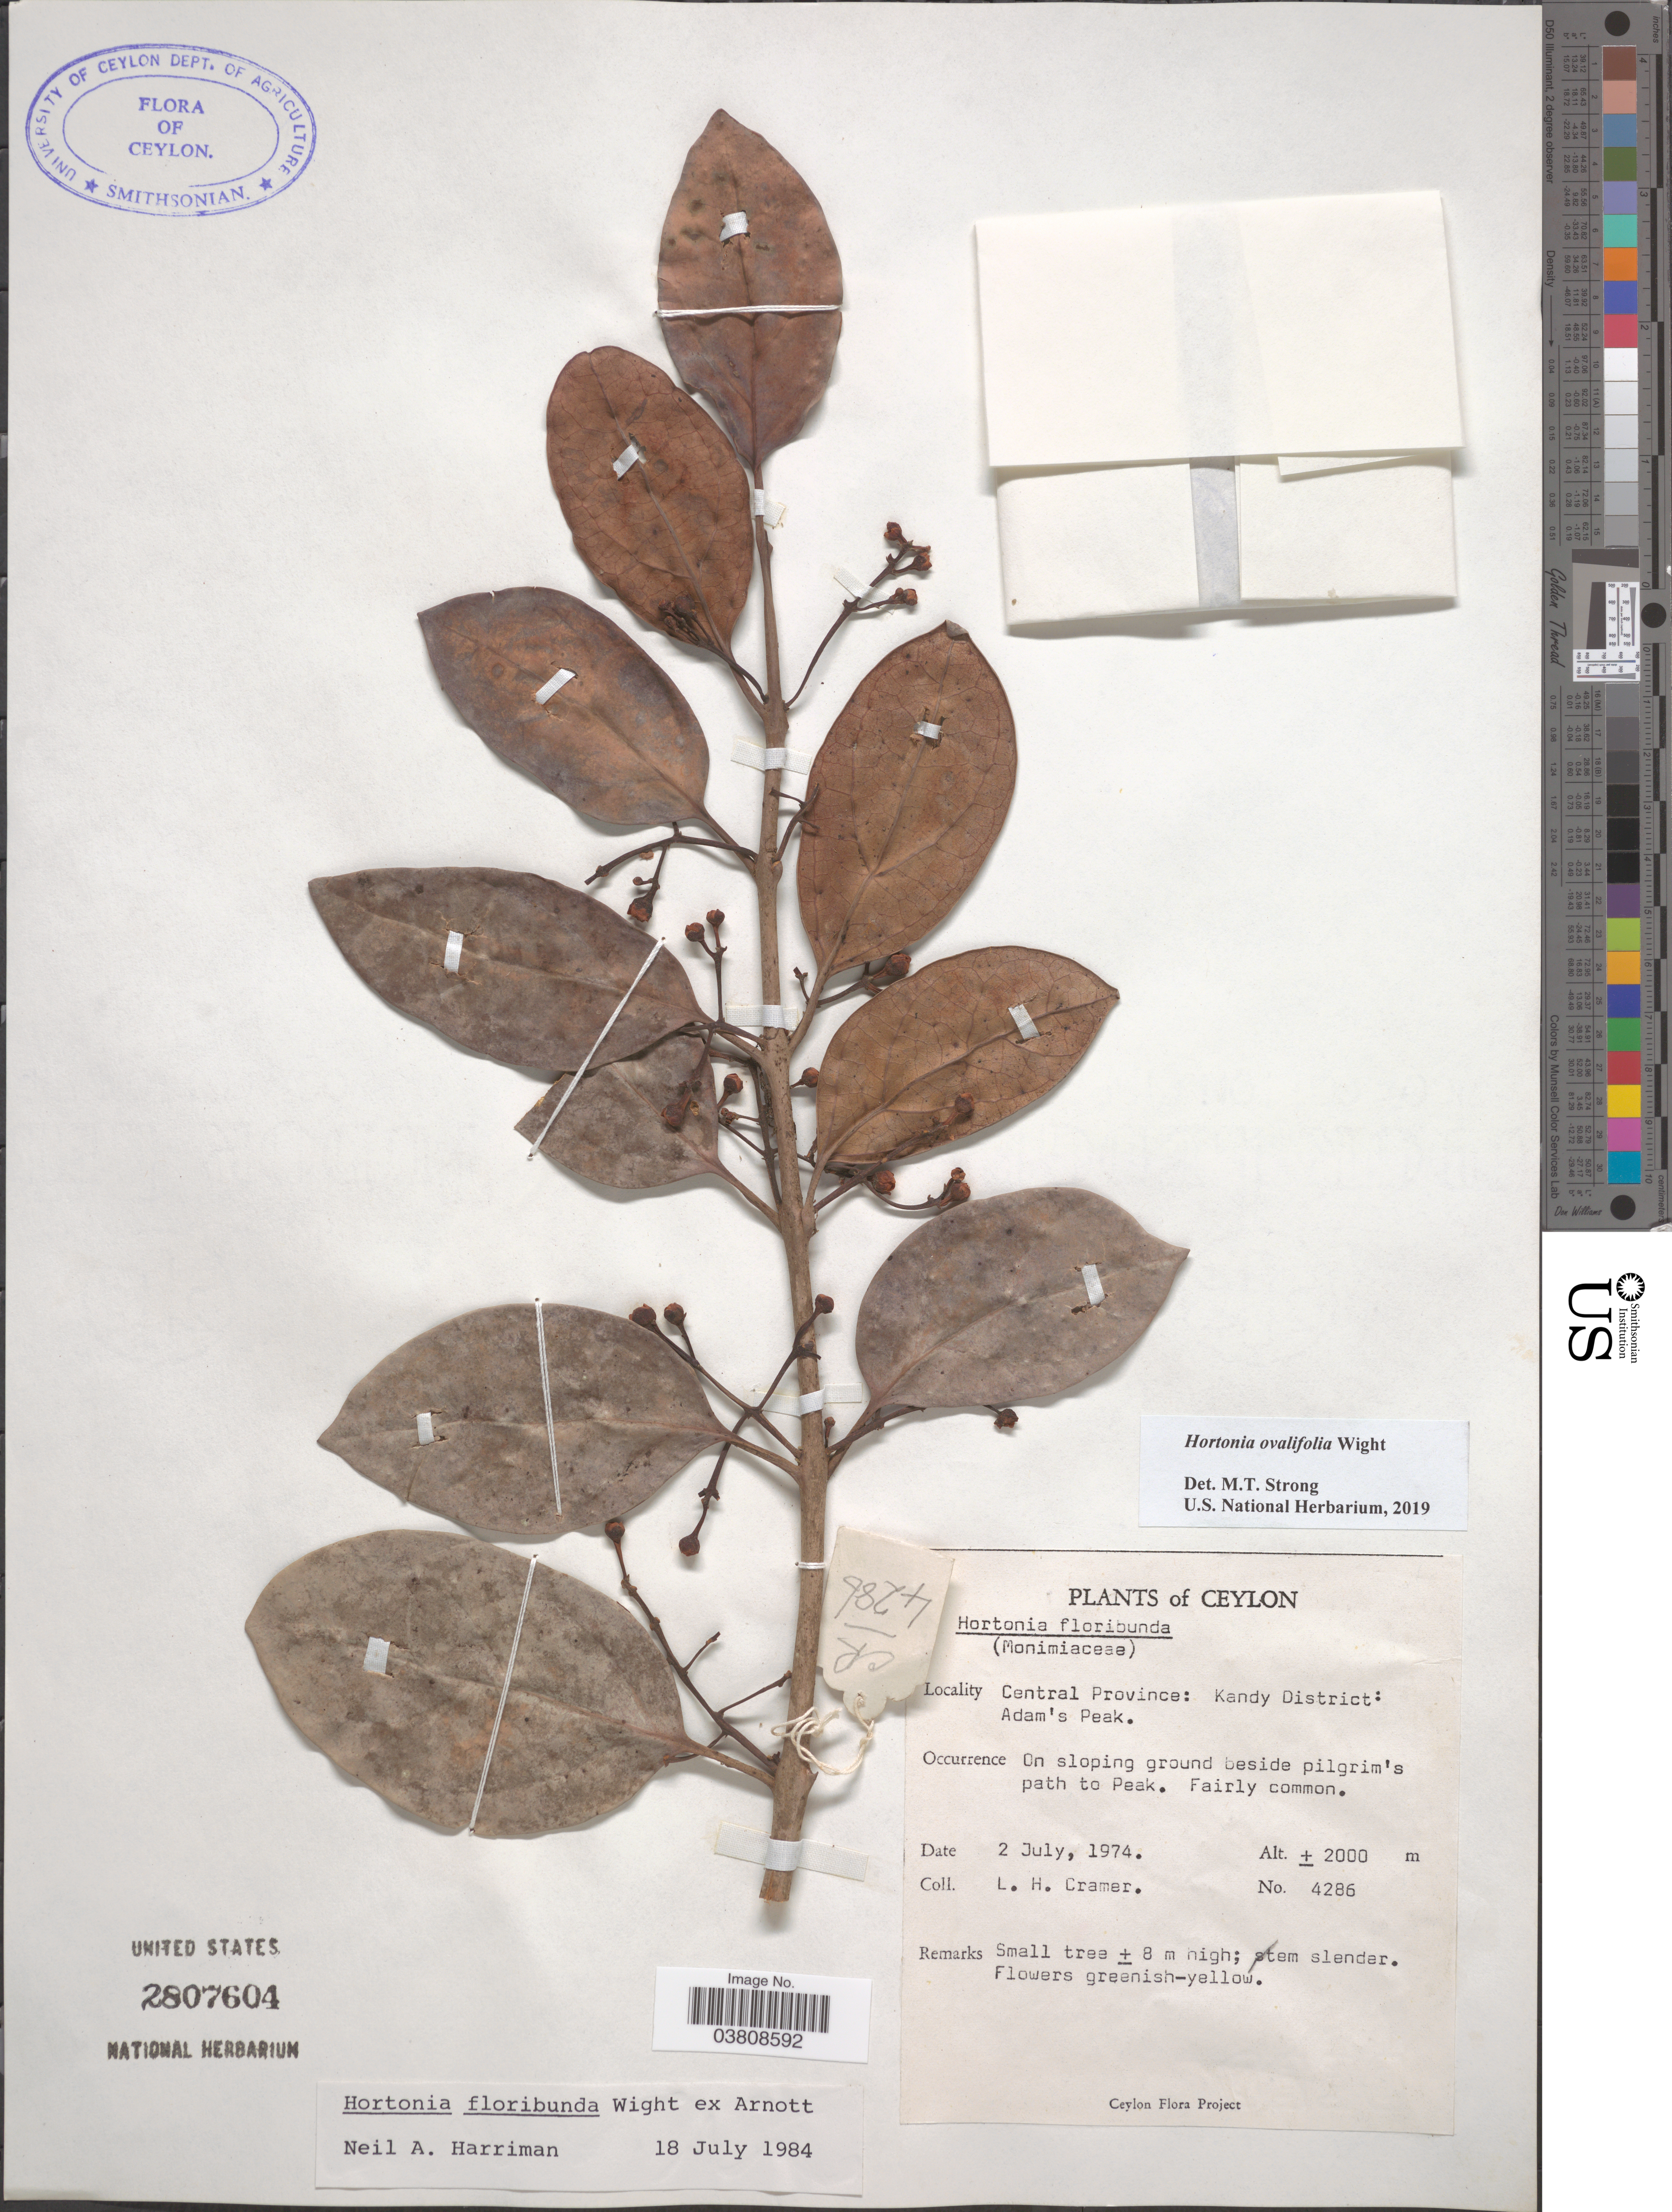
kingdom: Plantae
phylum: Tracheophyta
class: Magnoliopsida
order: Laurales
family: Monimiaceae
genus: Hortonia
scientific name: Hortonia ovalifolia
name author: Wight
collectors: L. H. Cramer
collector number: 4286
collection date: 1974-07-02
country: Sri Lanka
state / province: Central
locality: Ceylon. Kandy District: Adam's Peak. On sloping ground beside pilgrim's path to Peak.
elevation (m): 2000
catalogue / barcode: US 2807604